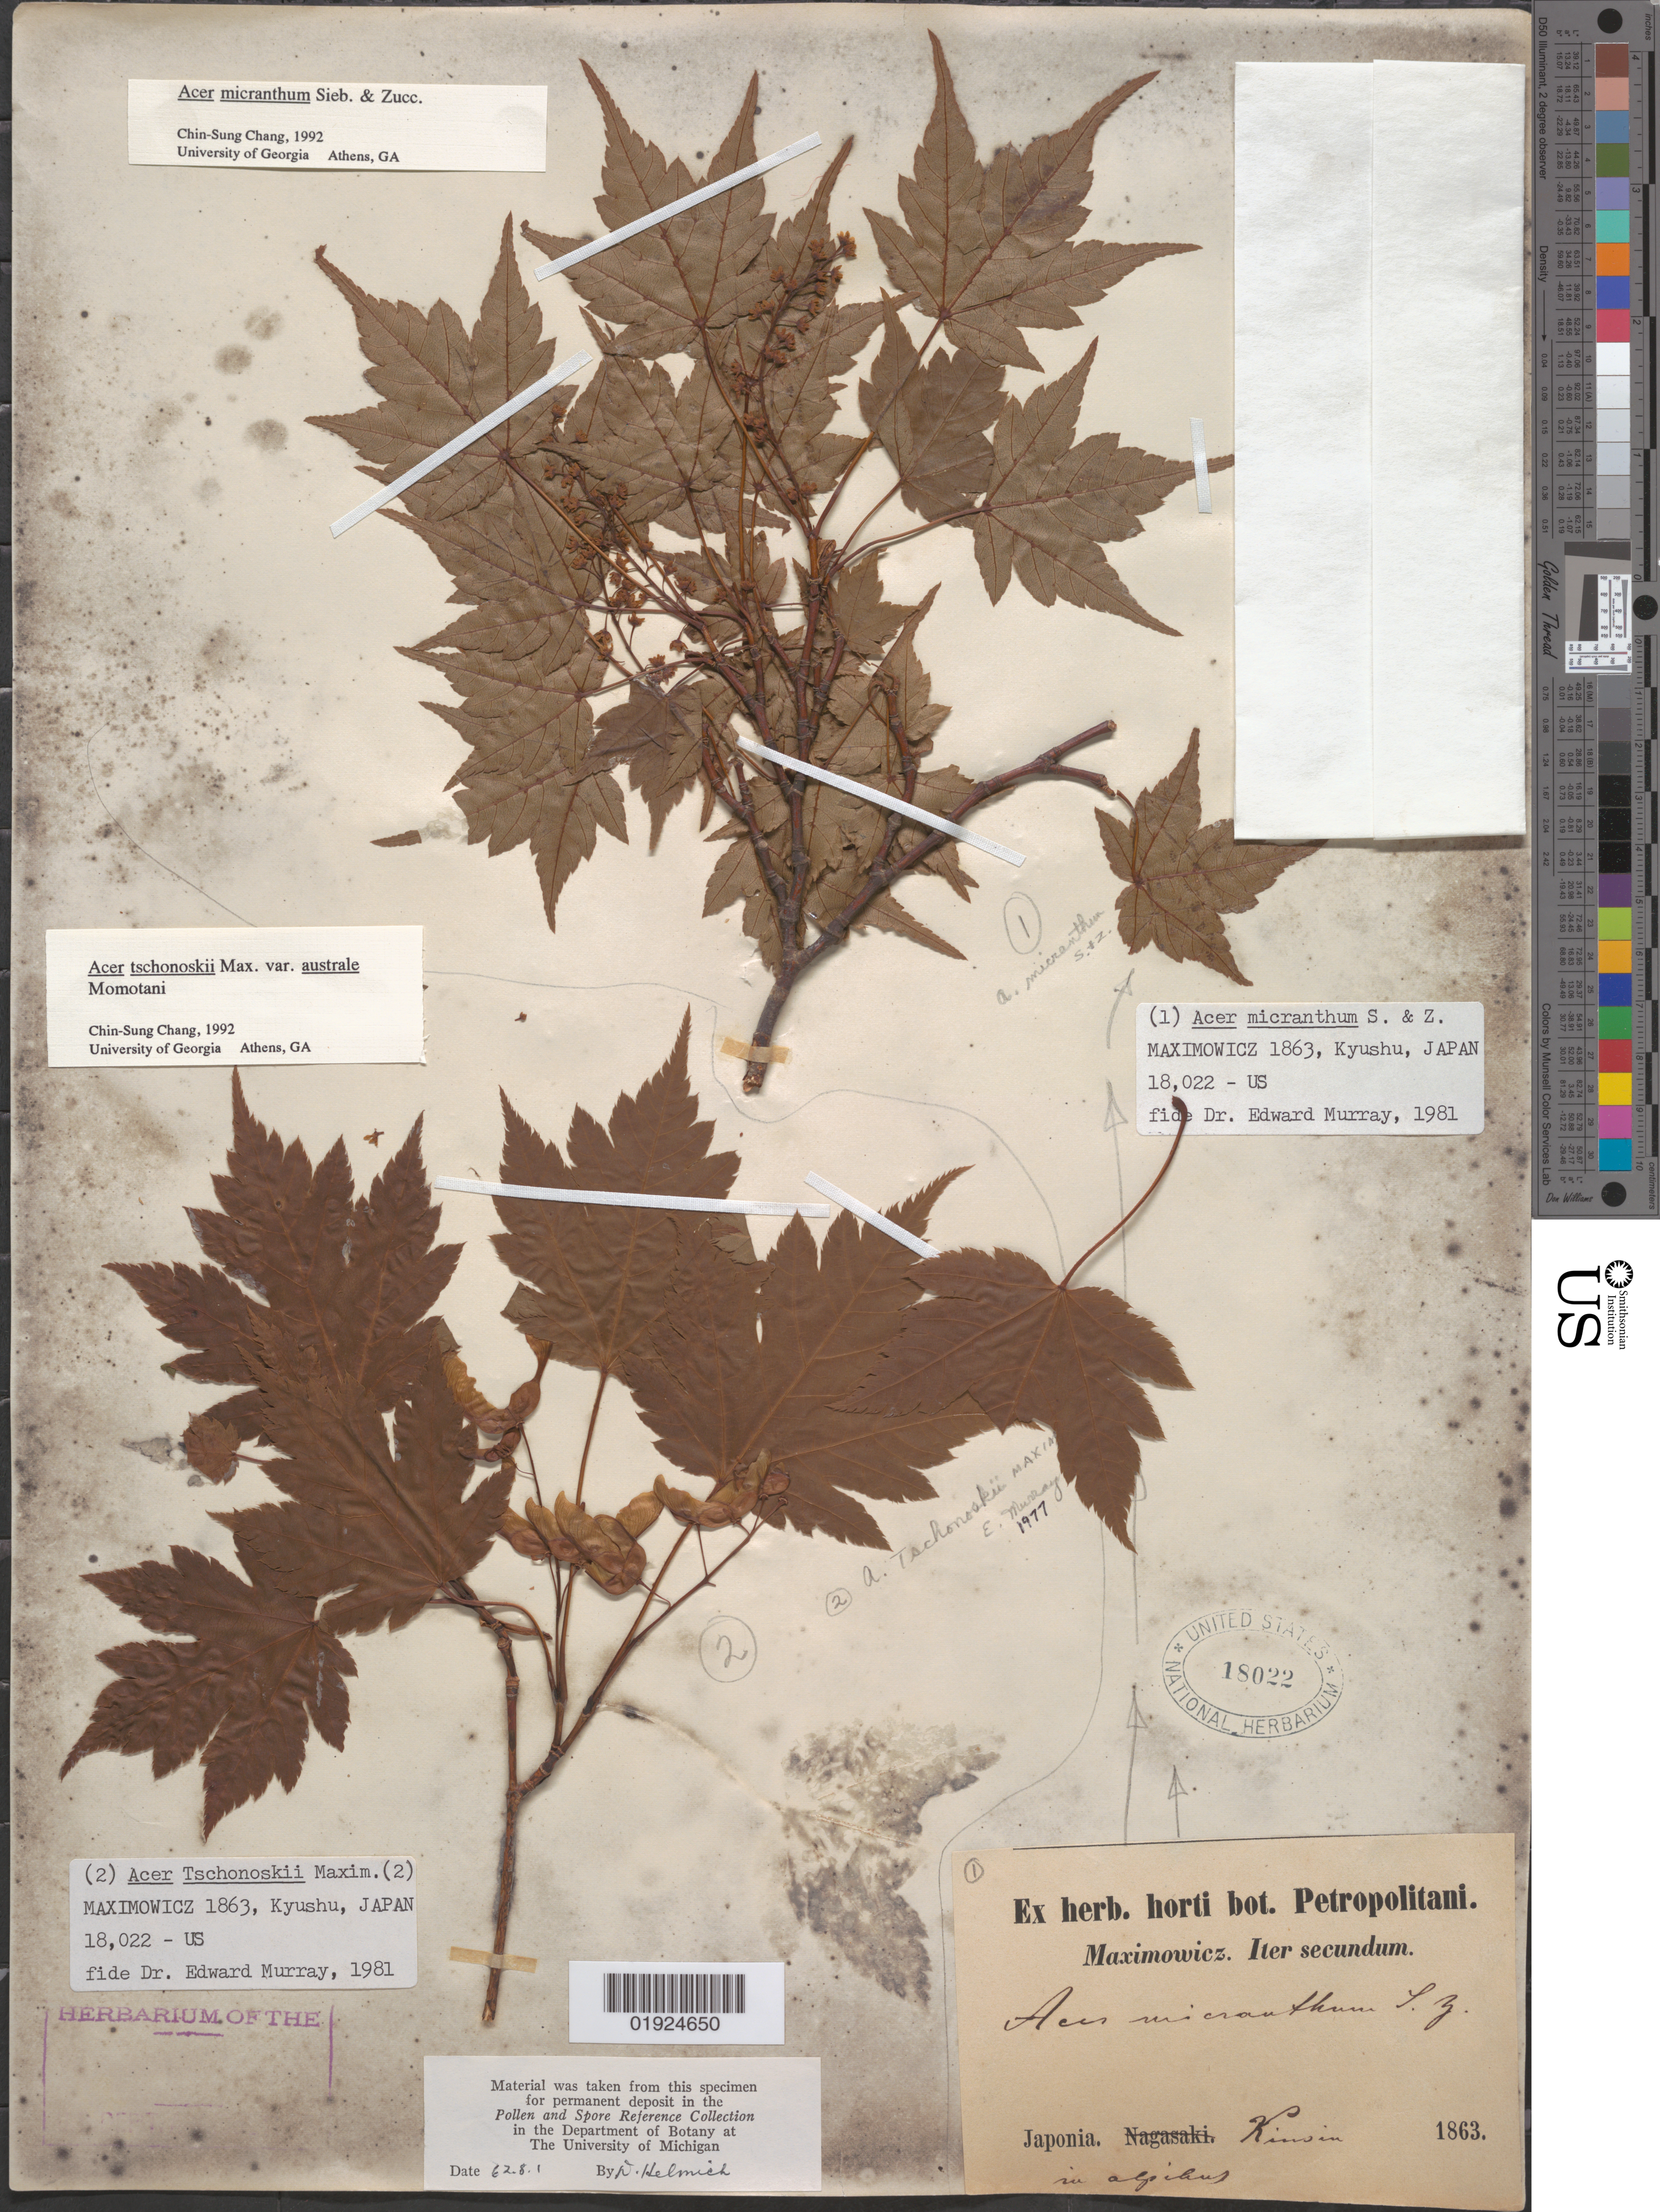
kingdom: Plantae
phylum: Tracheophyta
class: Magnoliopsida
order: Sapindales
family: Sapindaceae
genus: Acer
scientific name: Acer tschonoskii var. australe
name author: Momotani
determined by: Chang, C. S., (SNUA)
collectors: C. J. Maximowicz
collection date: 1863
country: Japan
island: Kyushu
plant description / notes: Mounted on same sheet as: Acer micranthum S. & Z.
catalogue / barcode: US 18022 2